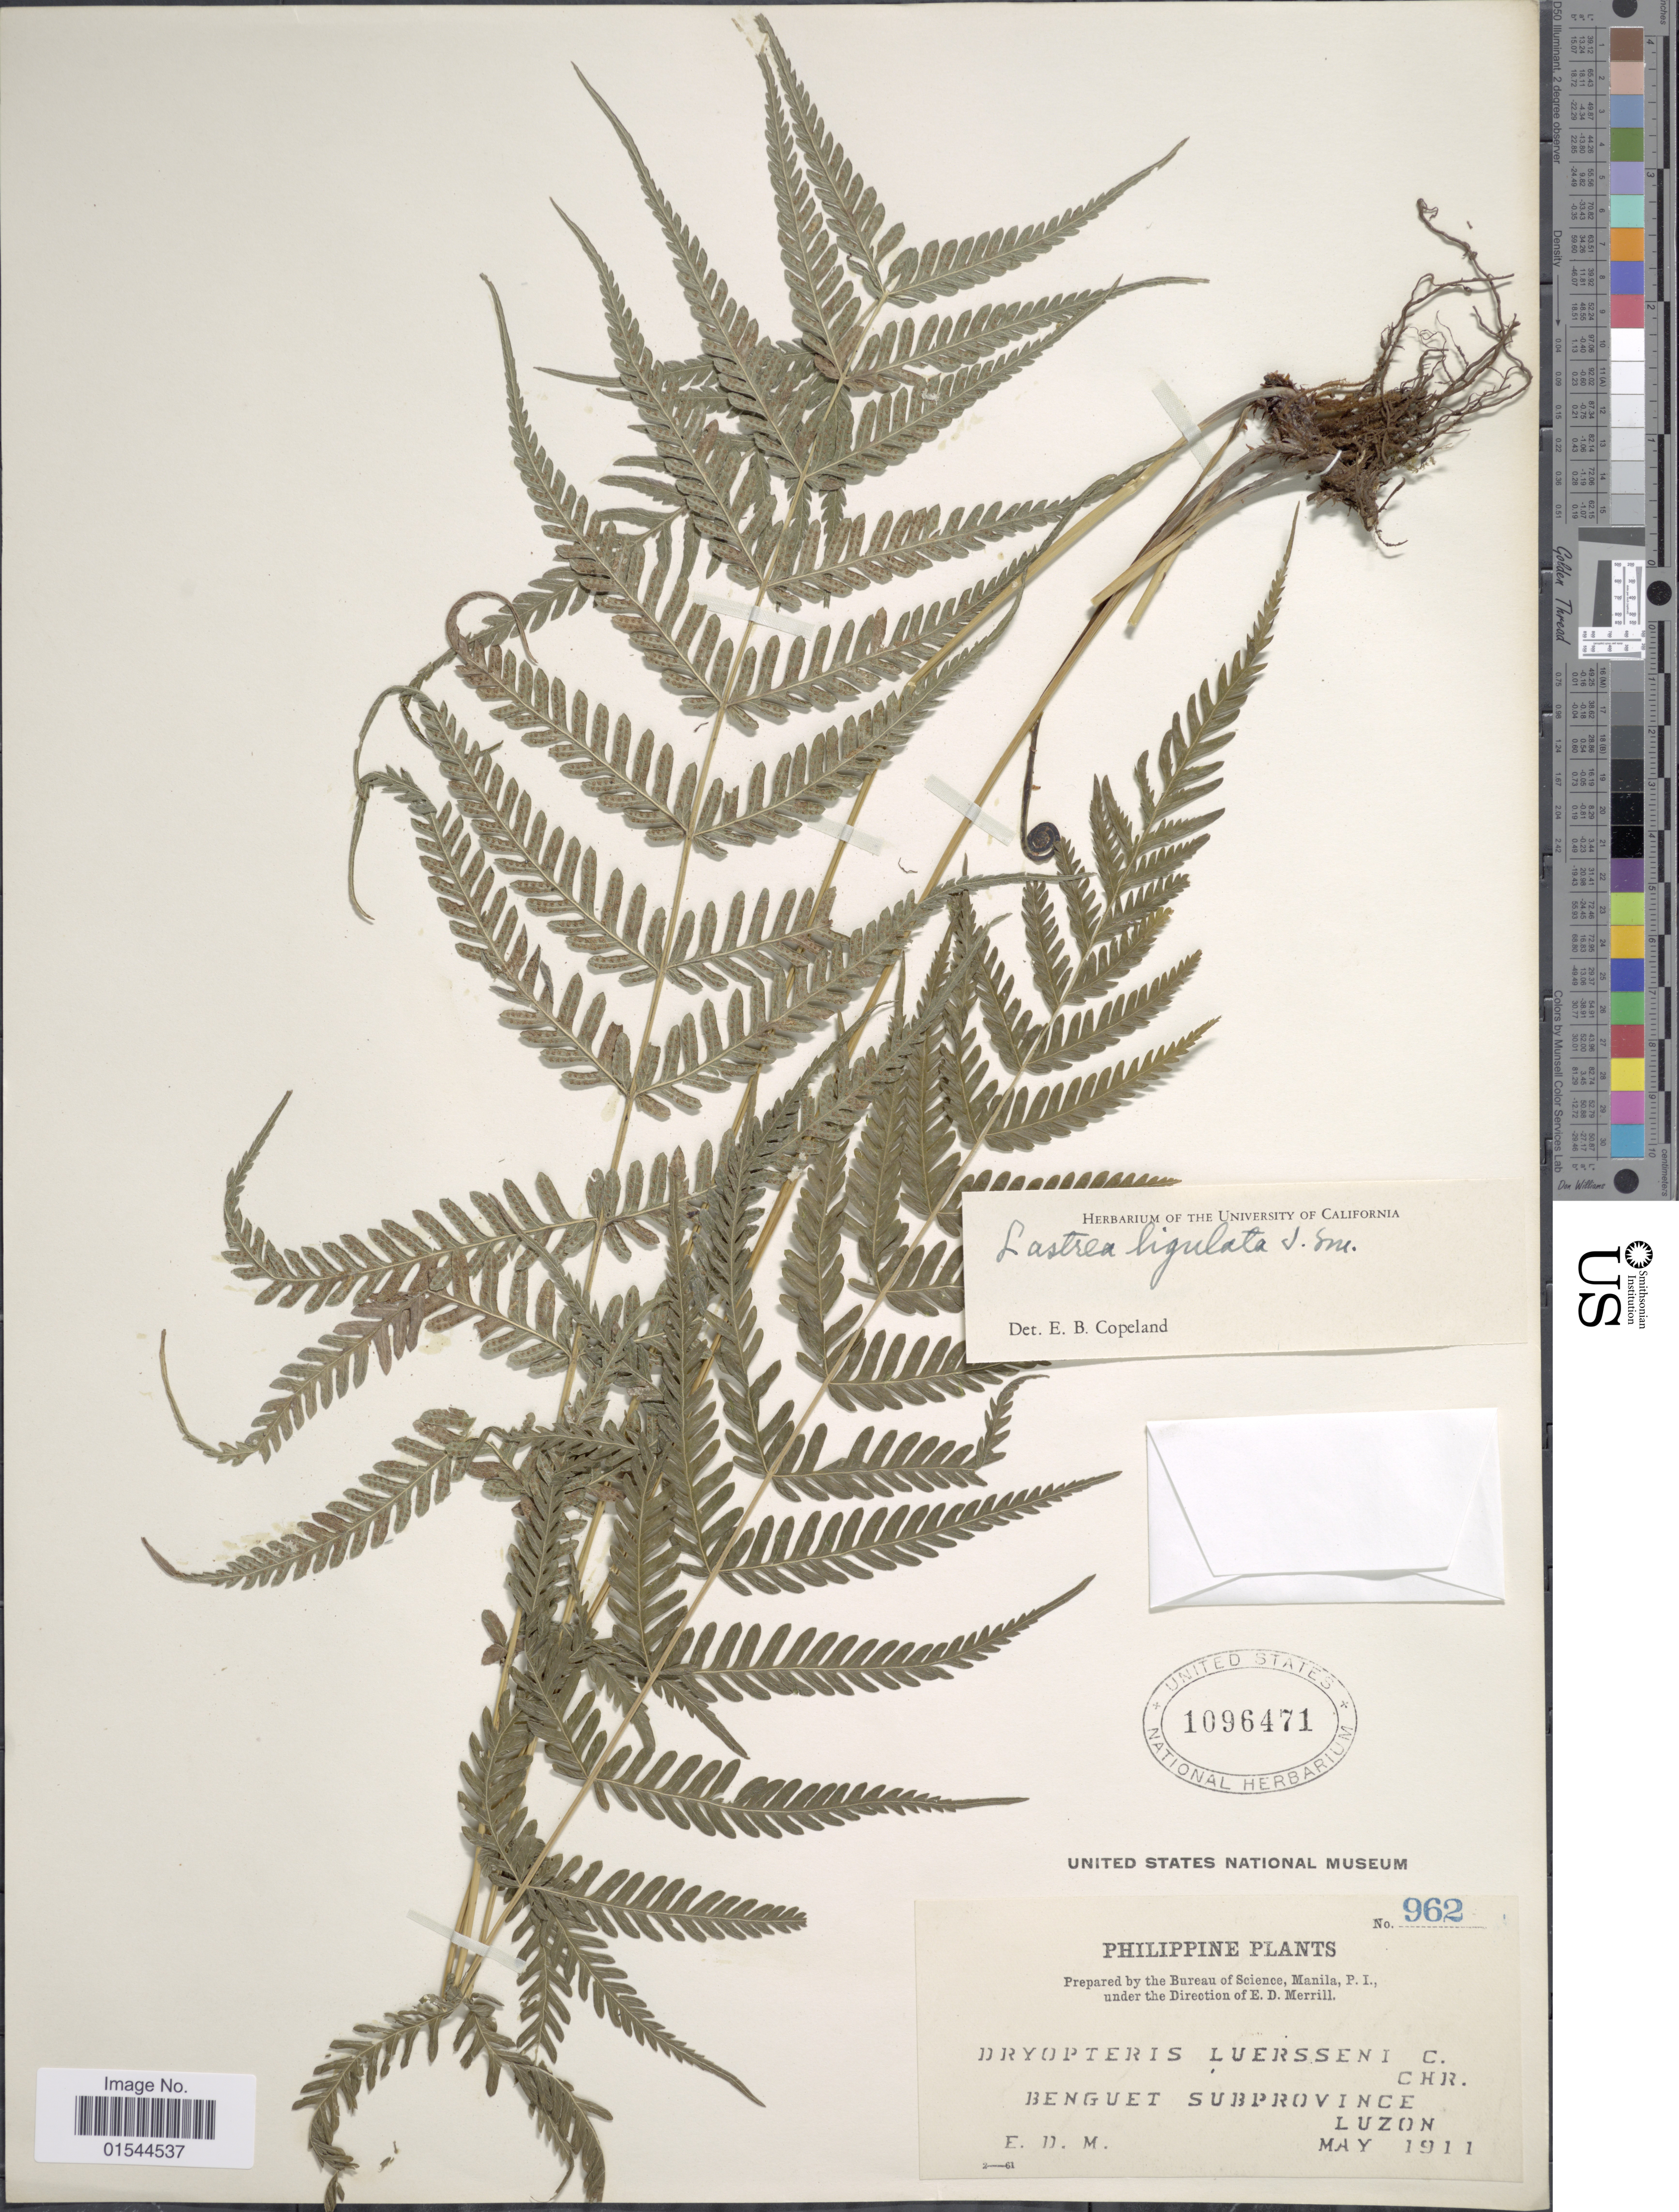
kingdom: Plantae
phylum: Tracheophyta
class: Polypodiopsida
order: Polypodiales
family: Thelypteridaceae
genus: Pneumatopteris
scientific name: Pneumatopteris ligulata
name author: (C. Presl) Holttum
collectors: E. D. Merrill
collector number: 962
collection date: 1911-05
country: Philippines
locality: Benguet Subprovince, Luzon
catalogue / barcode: US 1096471